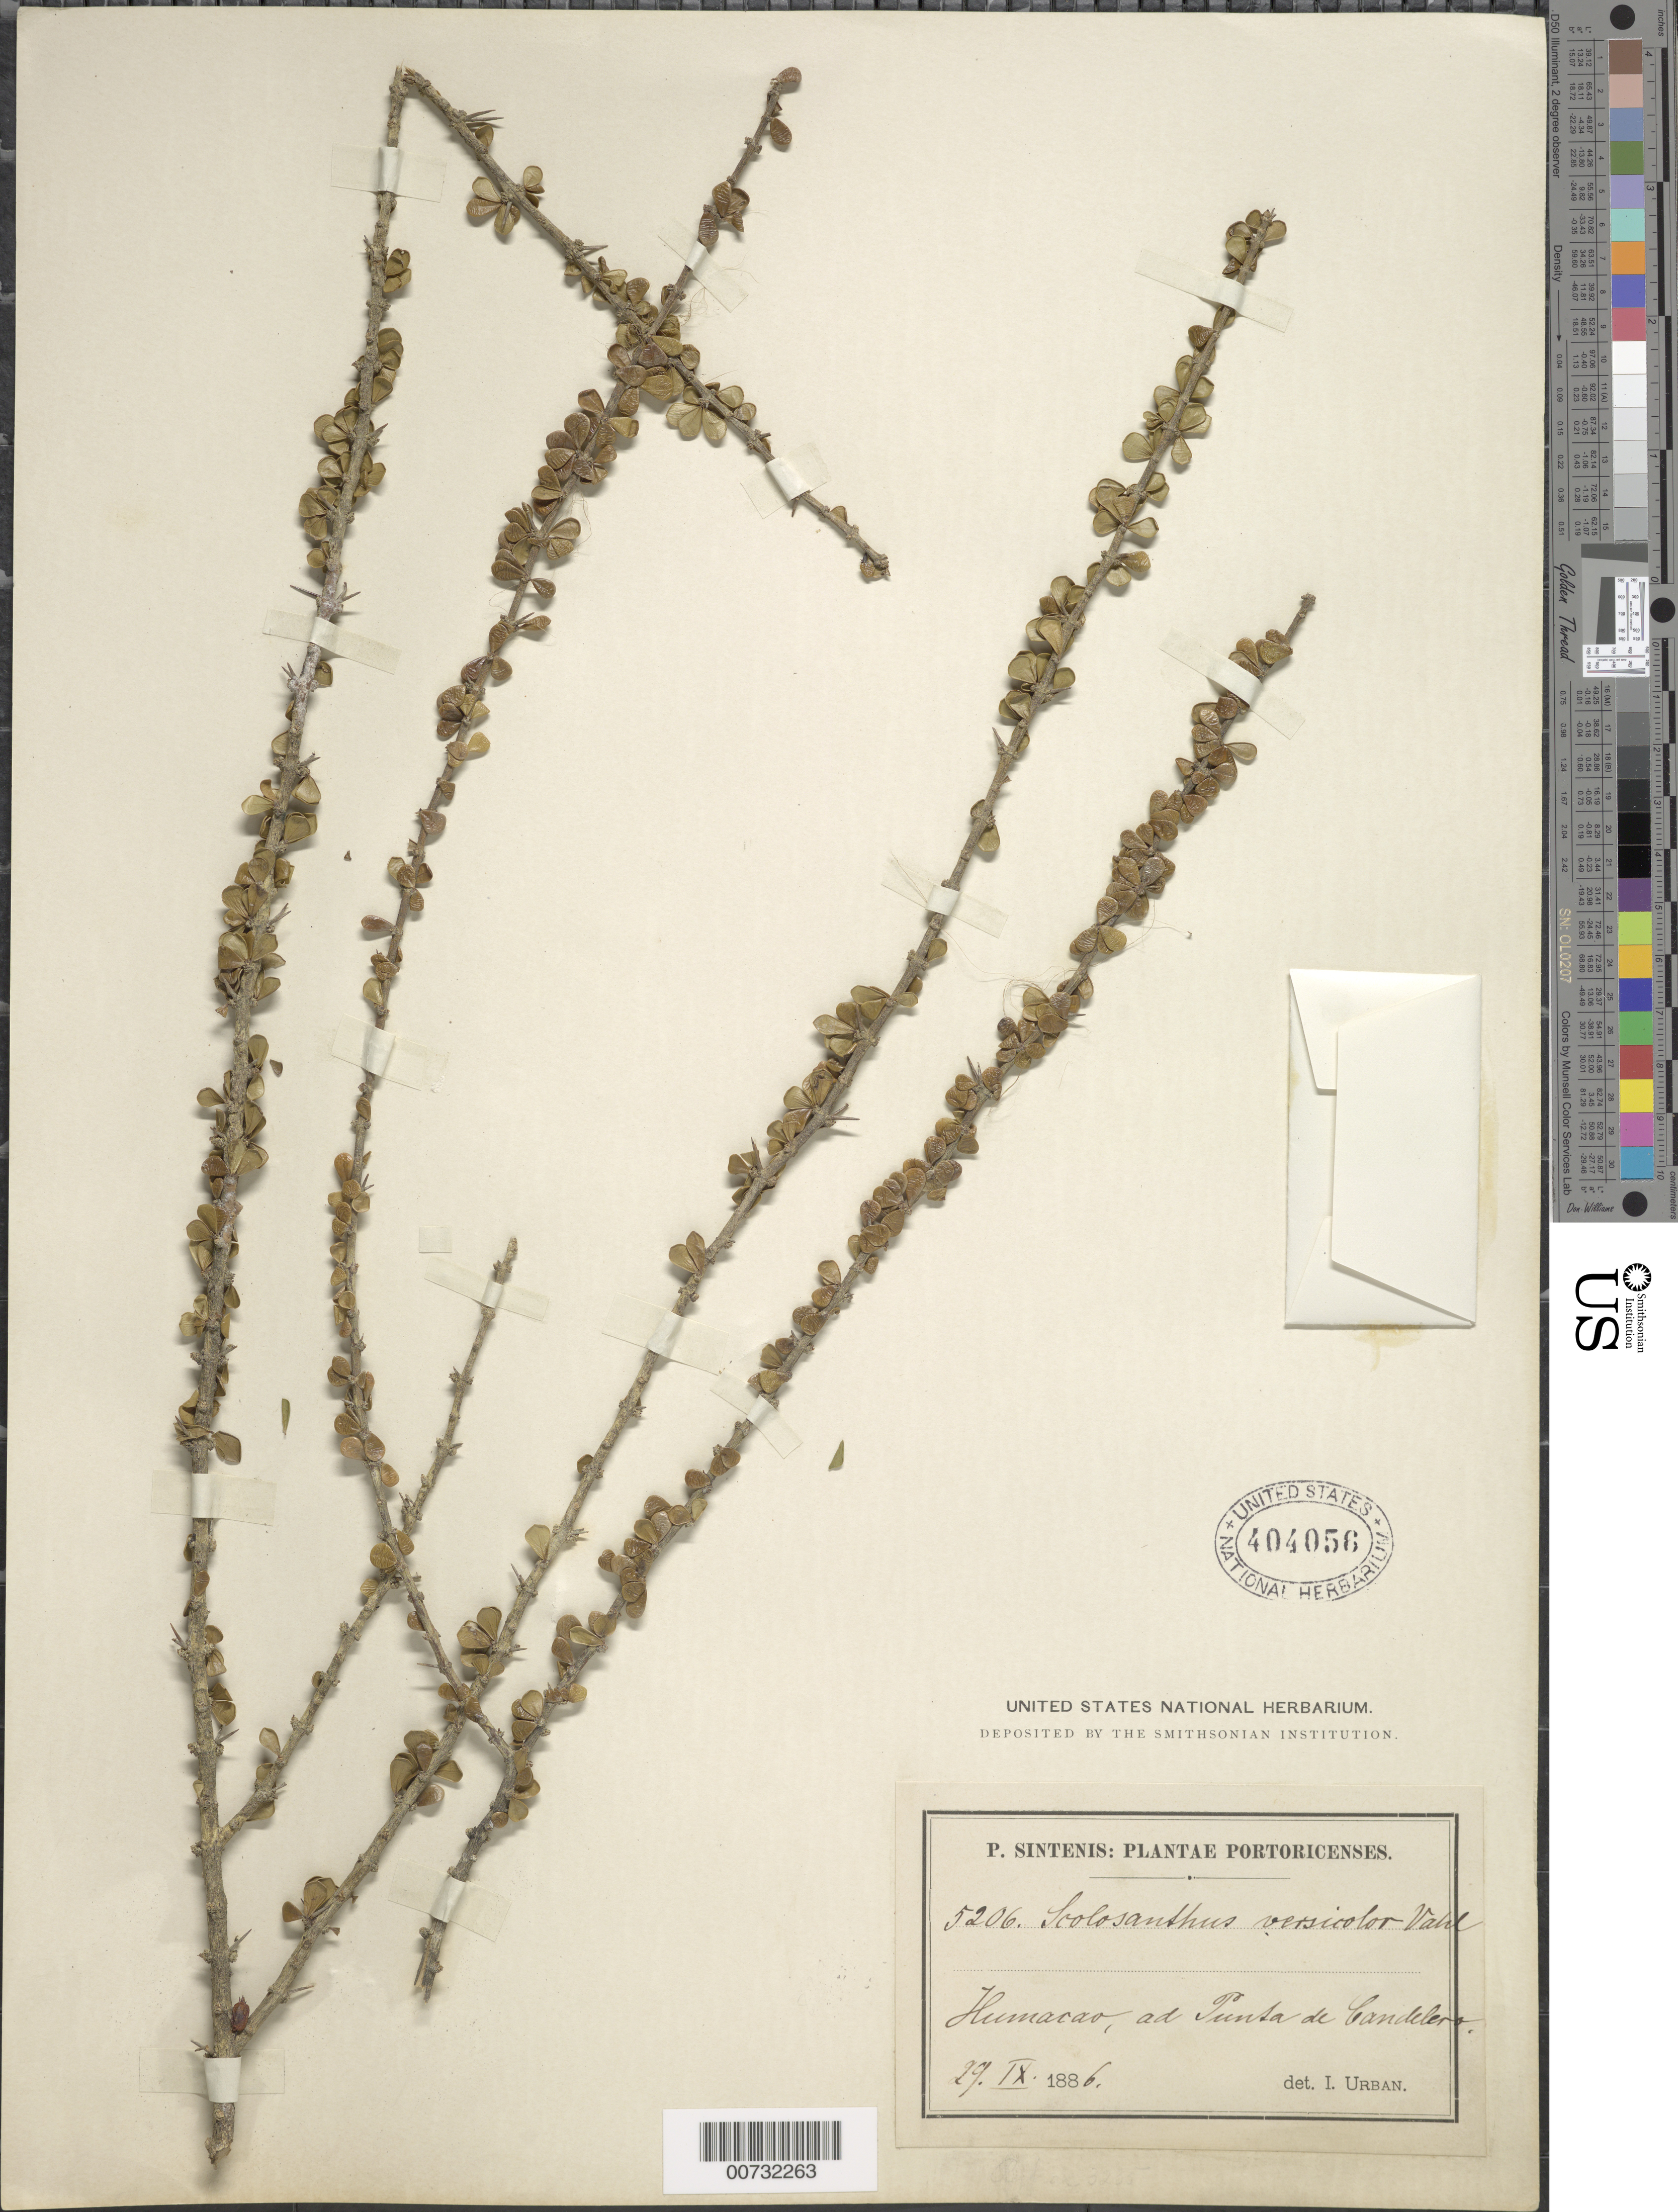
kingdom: Plantae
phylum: Tracheophyta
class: Magnoliopsida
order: Gentianales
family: Rubiaceae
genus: Scolosanthus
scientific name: Scolosanthus versicolor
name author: Vahl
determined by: Urban, Ignatz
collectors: P. Sintenis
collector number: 5206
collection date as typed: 29 Sep 1886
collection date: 1886-09-29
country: Puerto Rico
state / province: Humacao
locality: Humacao, ad Punta de Candelera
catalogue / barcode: US 404056